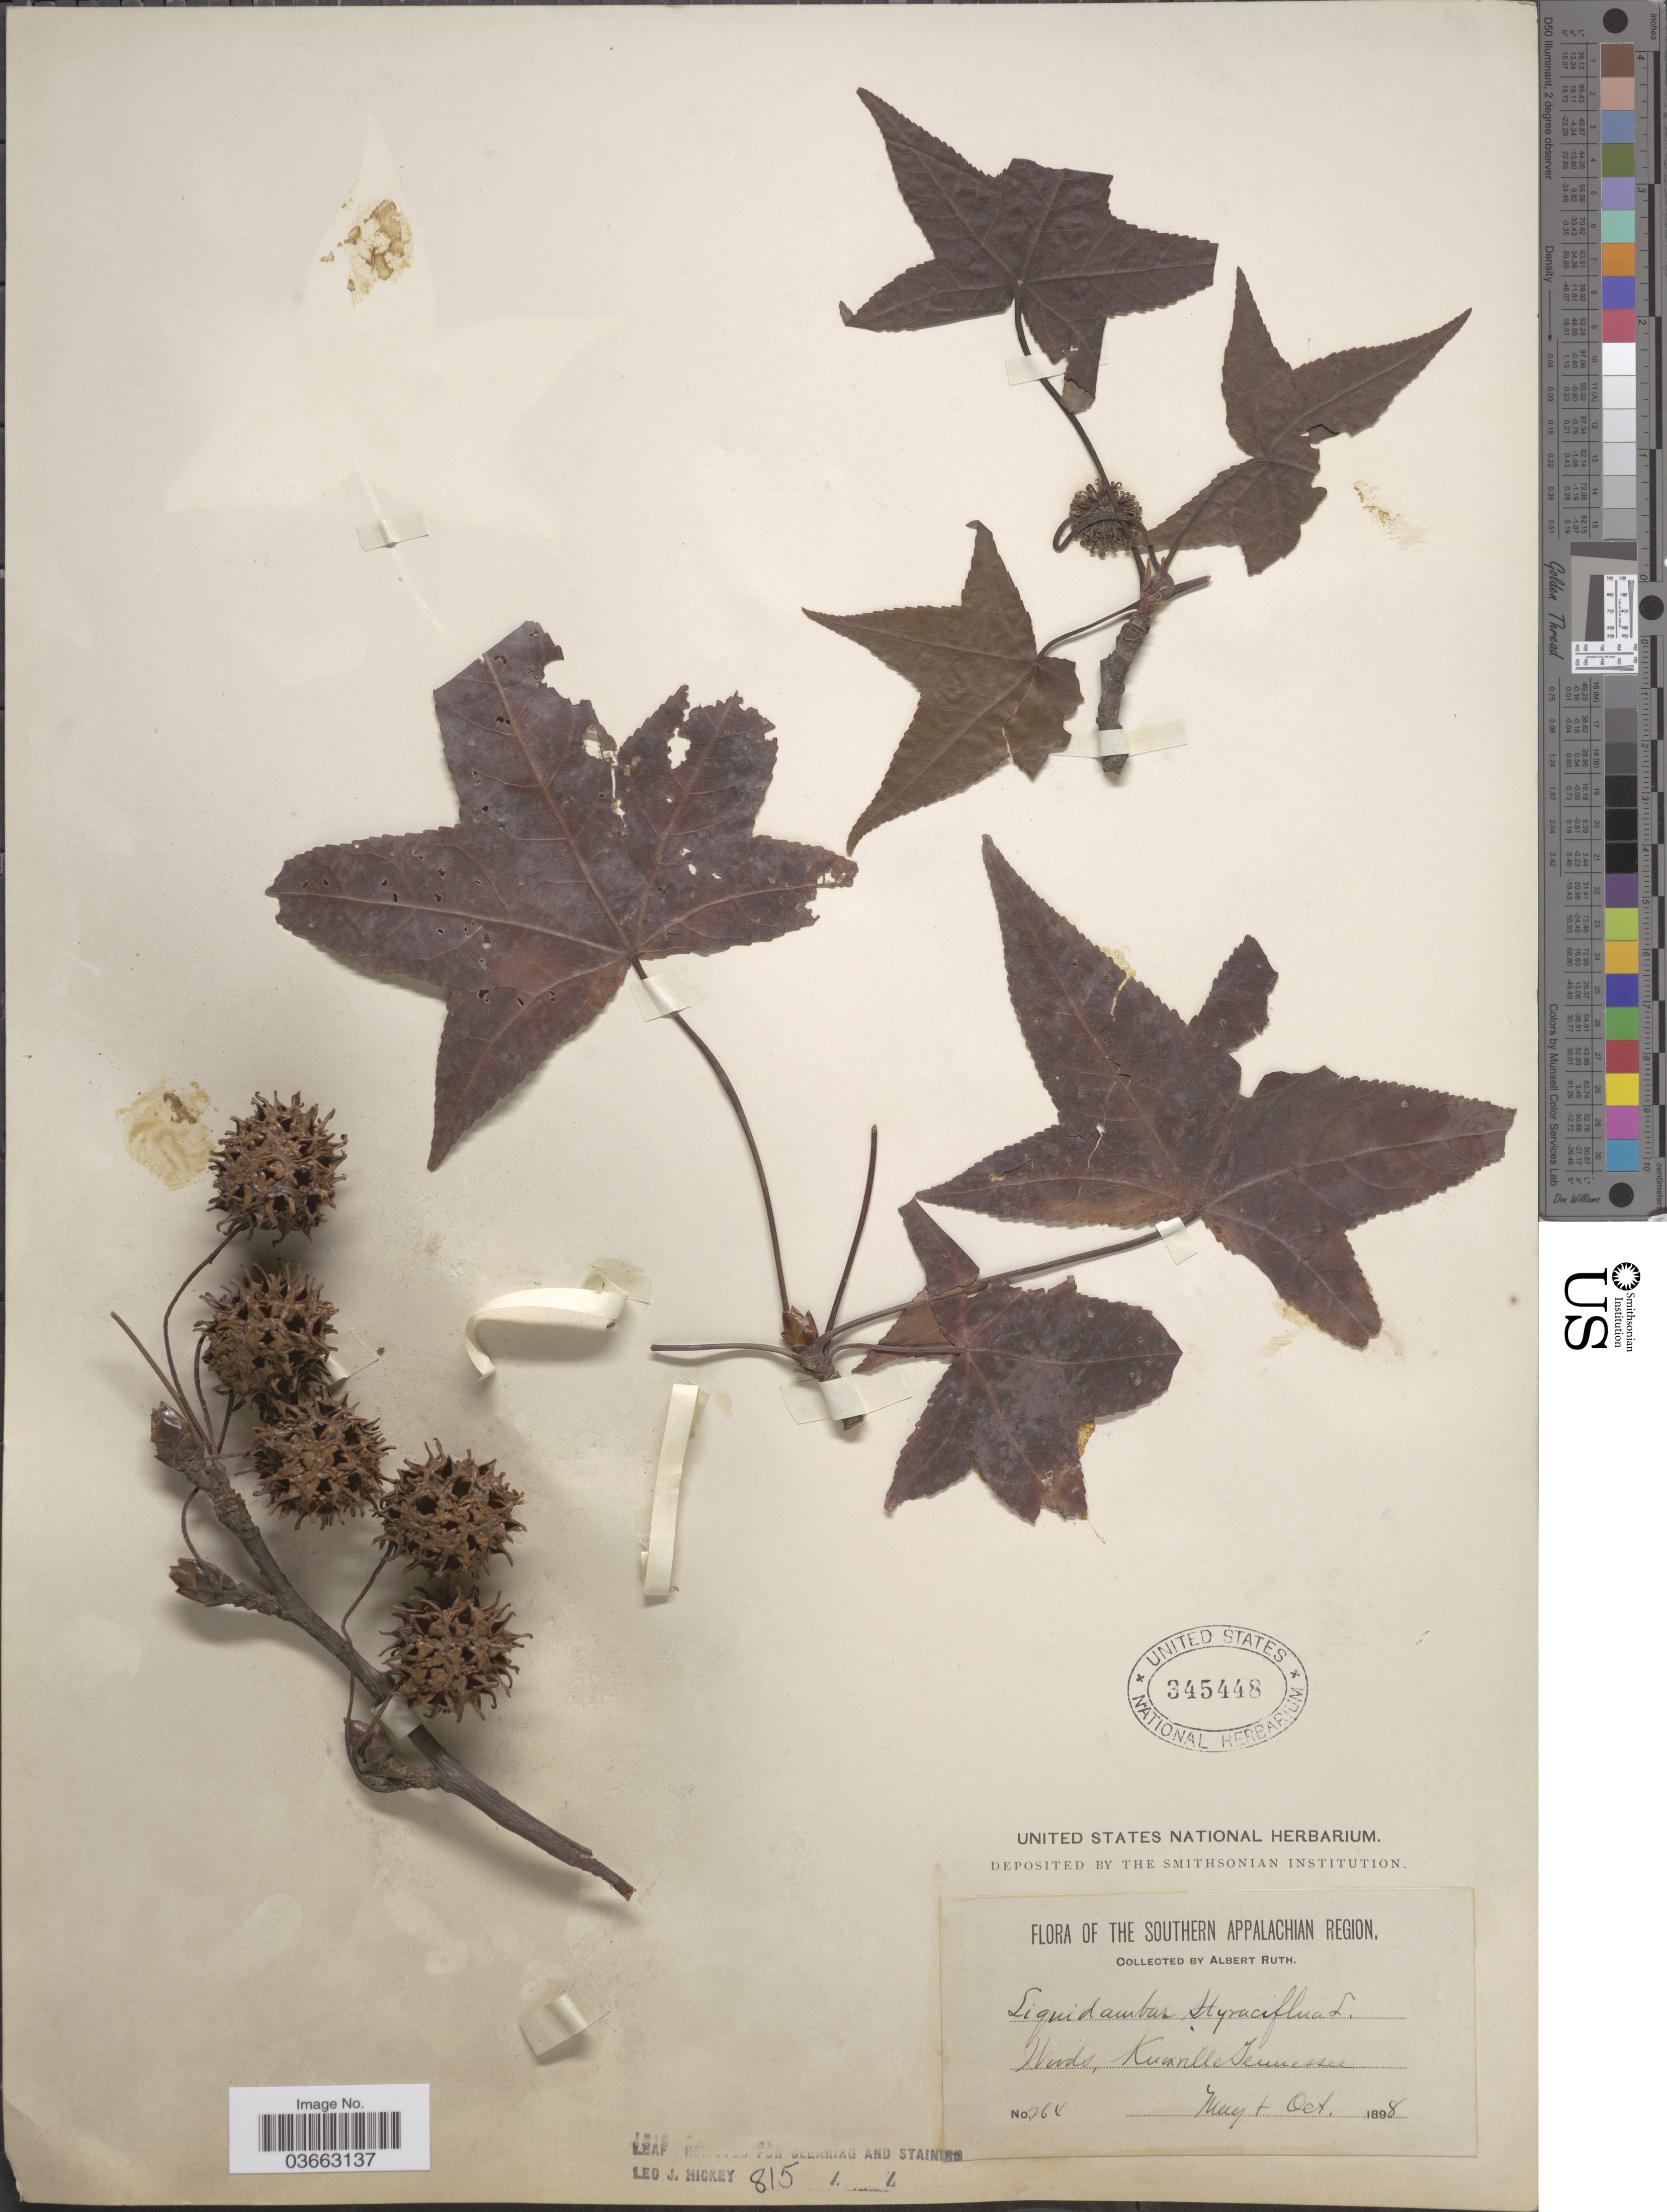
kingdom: Plantae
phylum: Tracheophyta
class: Magnoliopsida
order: Saxifragales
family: Altingiaceae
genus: Liquidambar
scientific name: Liquidambar styraciflua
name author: L.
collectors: A. Ruth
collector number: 264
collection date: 1898-05/1898-10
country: United States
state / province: Tennessee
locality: The Southern Appalachian Region. Woods, Knoxville.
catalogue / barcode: US 345448